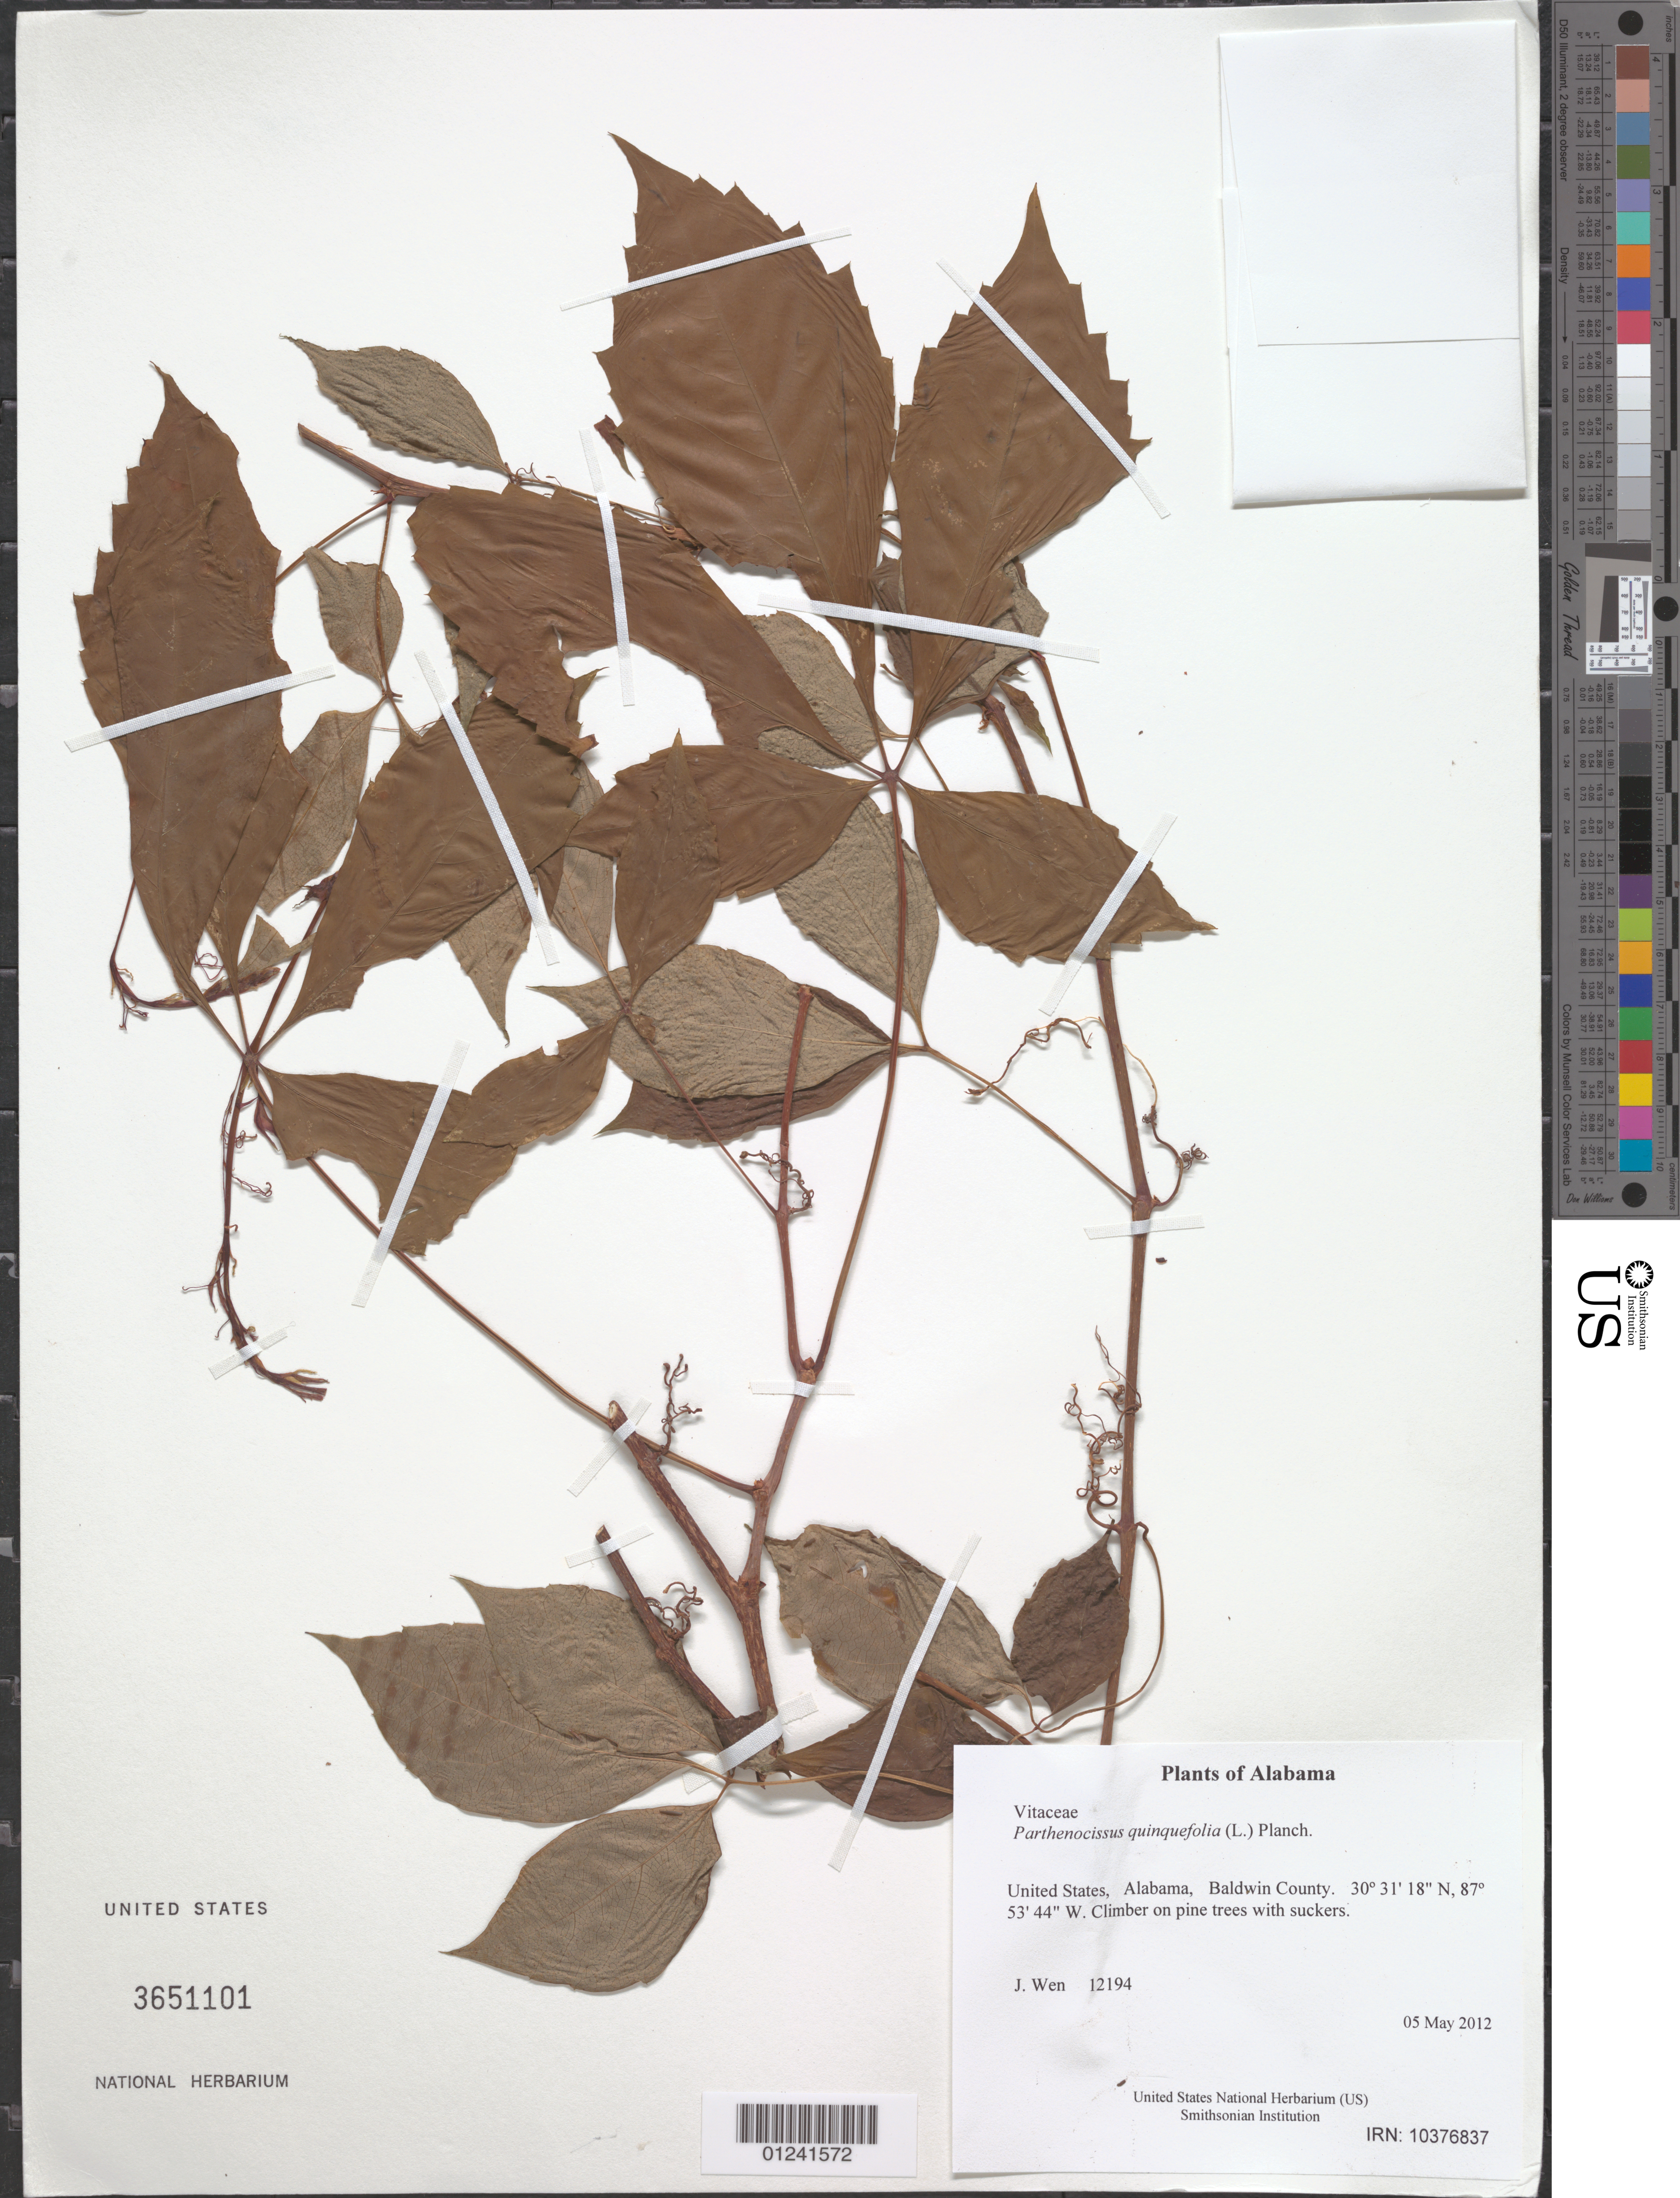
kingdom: Plantae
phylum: Tracheophyta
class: Magnoliopsida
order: Vitales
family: Vitaceae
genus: Parthenocissus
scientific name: Parthenocissus quinquefolia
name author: (L.) Planch.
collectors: J. Wen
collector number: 12194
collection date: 2012-05-05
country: United States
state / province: Alabama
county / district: Baldwin County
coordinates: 30 31 018 N, 87 53 44.473 W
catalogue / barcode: US 3651101